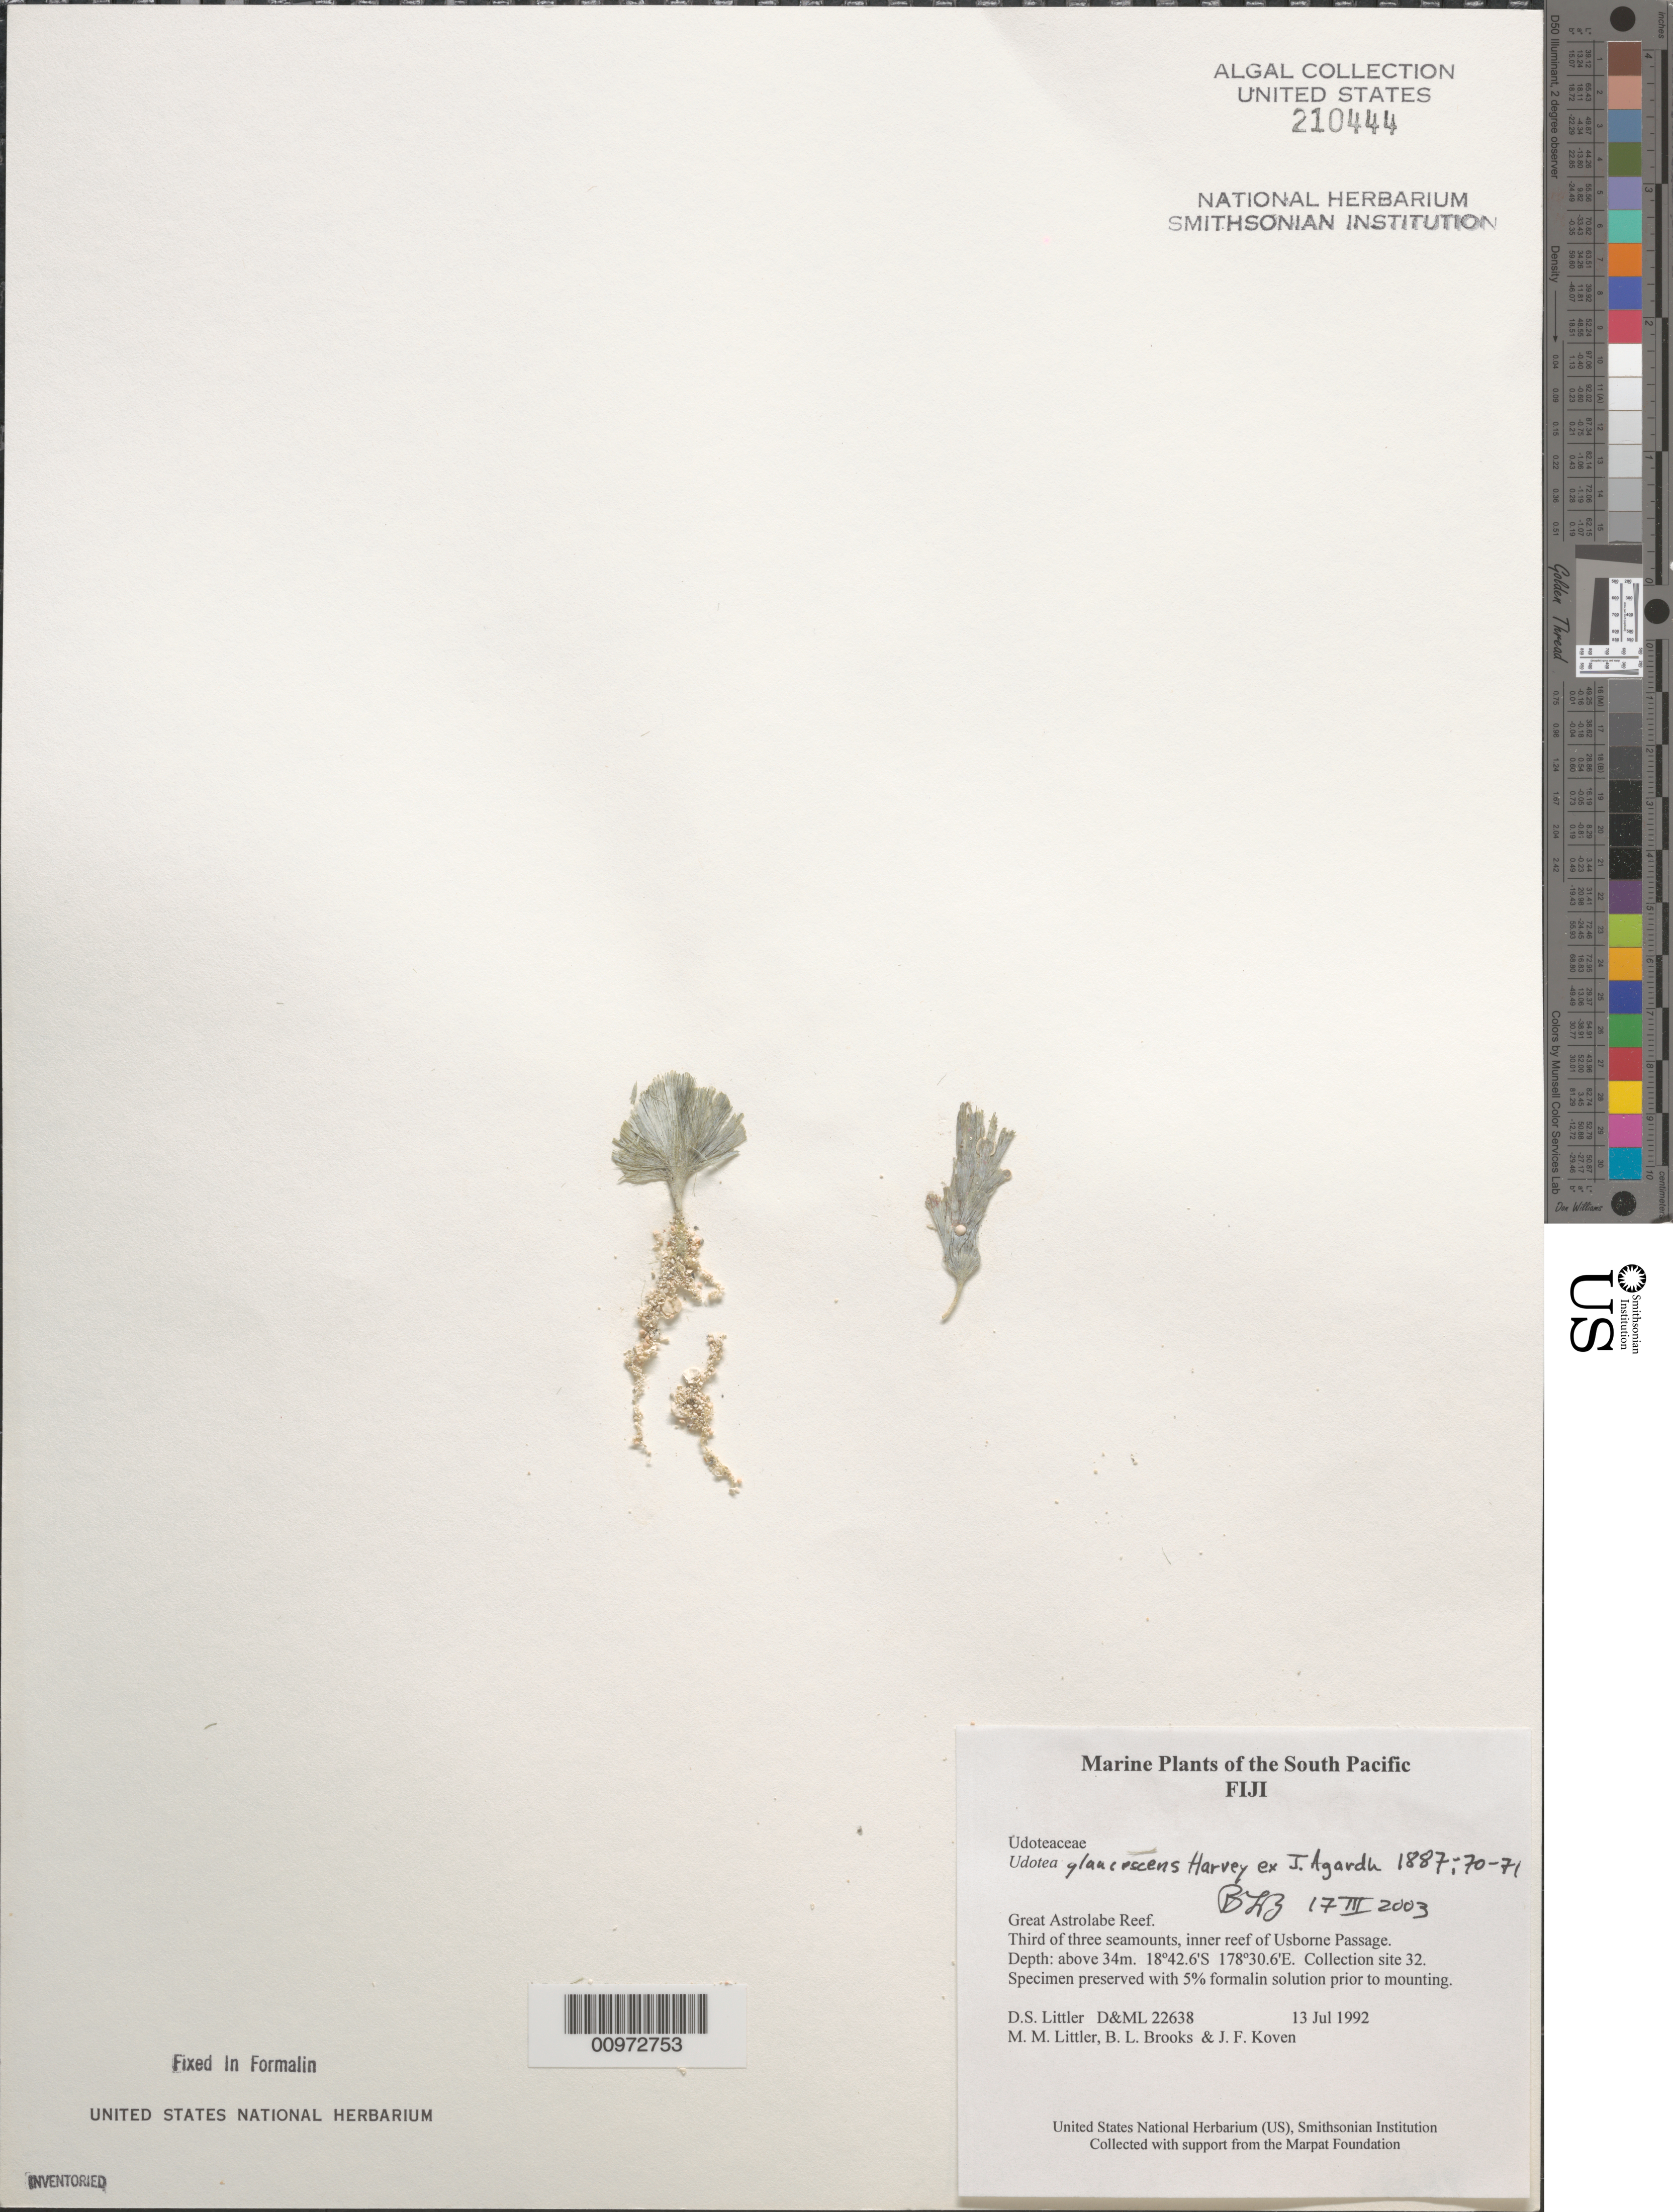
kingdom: Plantae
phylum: Chlorophyta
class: Ulvophyceae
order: Bryopsidales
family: Udoteaceae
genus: Udotea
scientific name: Udotea glaucescens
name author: Harv. ex J. Agardh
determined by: Brooks, B. L., (BOT), Smithsonian Institution - National Museum of Natural History (UNITED STATES)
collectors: D. S. Littler, M. M. Littler, B. Brooks & J. Koven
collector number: D&ML 22638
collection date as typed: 13 Jul 1992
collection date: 1992-07-13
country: Fiji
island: Great Astrolabe Reef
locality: Great Astrolabe Reef, third of three seamounts, inner reef of Usborne Passage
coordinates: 18 42.6'S, 178 30.6'E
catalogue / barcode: US 210444